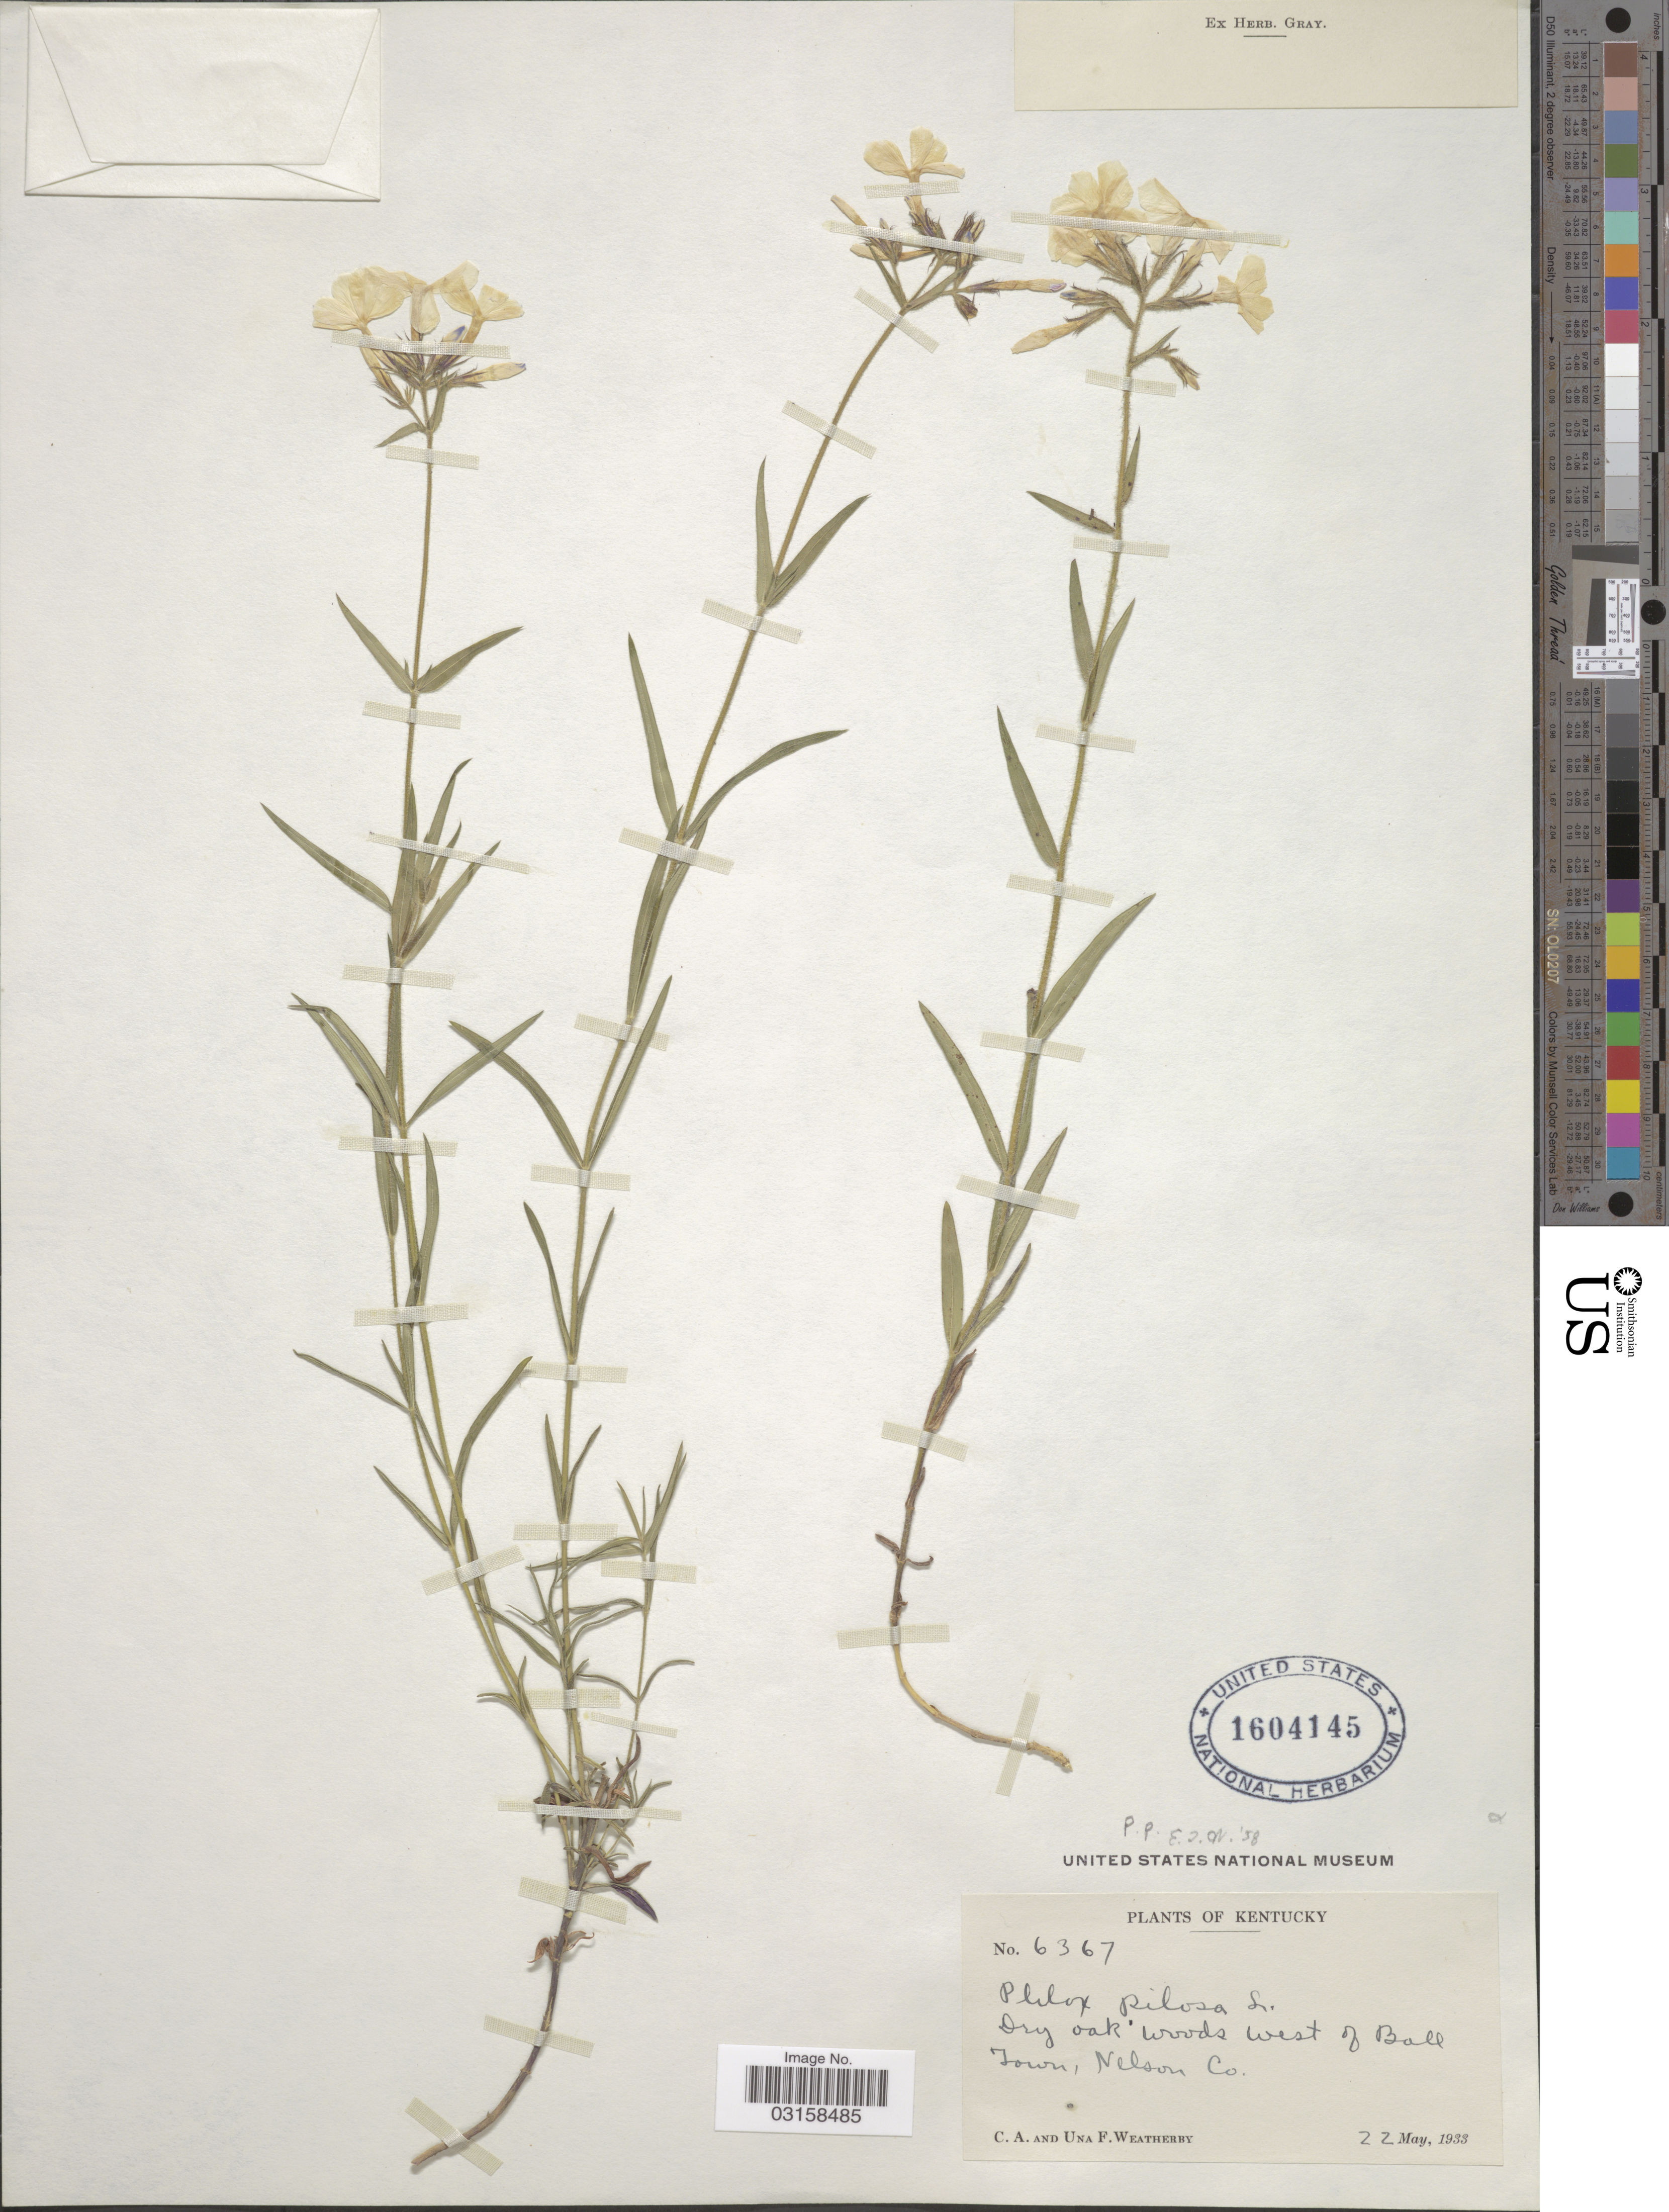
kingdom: Plantae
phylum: Tracheophyta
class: Magnoliopsida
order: Ericales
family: Polemoniaceae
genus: Phlox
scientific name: Phlox pilosa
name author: L.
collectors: C. A. Weatherby & U. Weatherby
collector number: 6367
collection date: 1933-05-22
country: United States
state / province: Kentucky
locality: West of Ball Town, Nelson Co.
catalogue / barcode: US 1604145